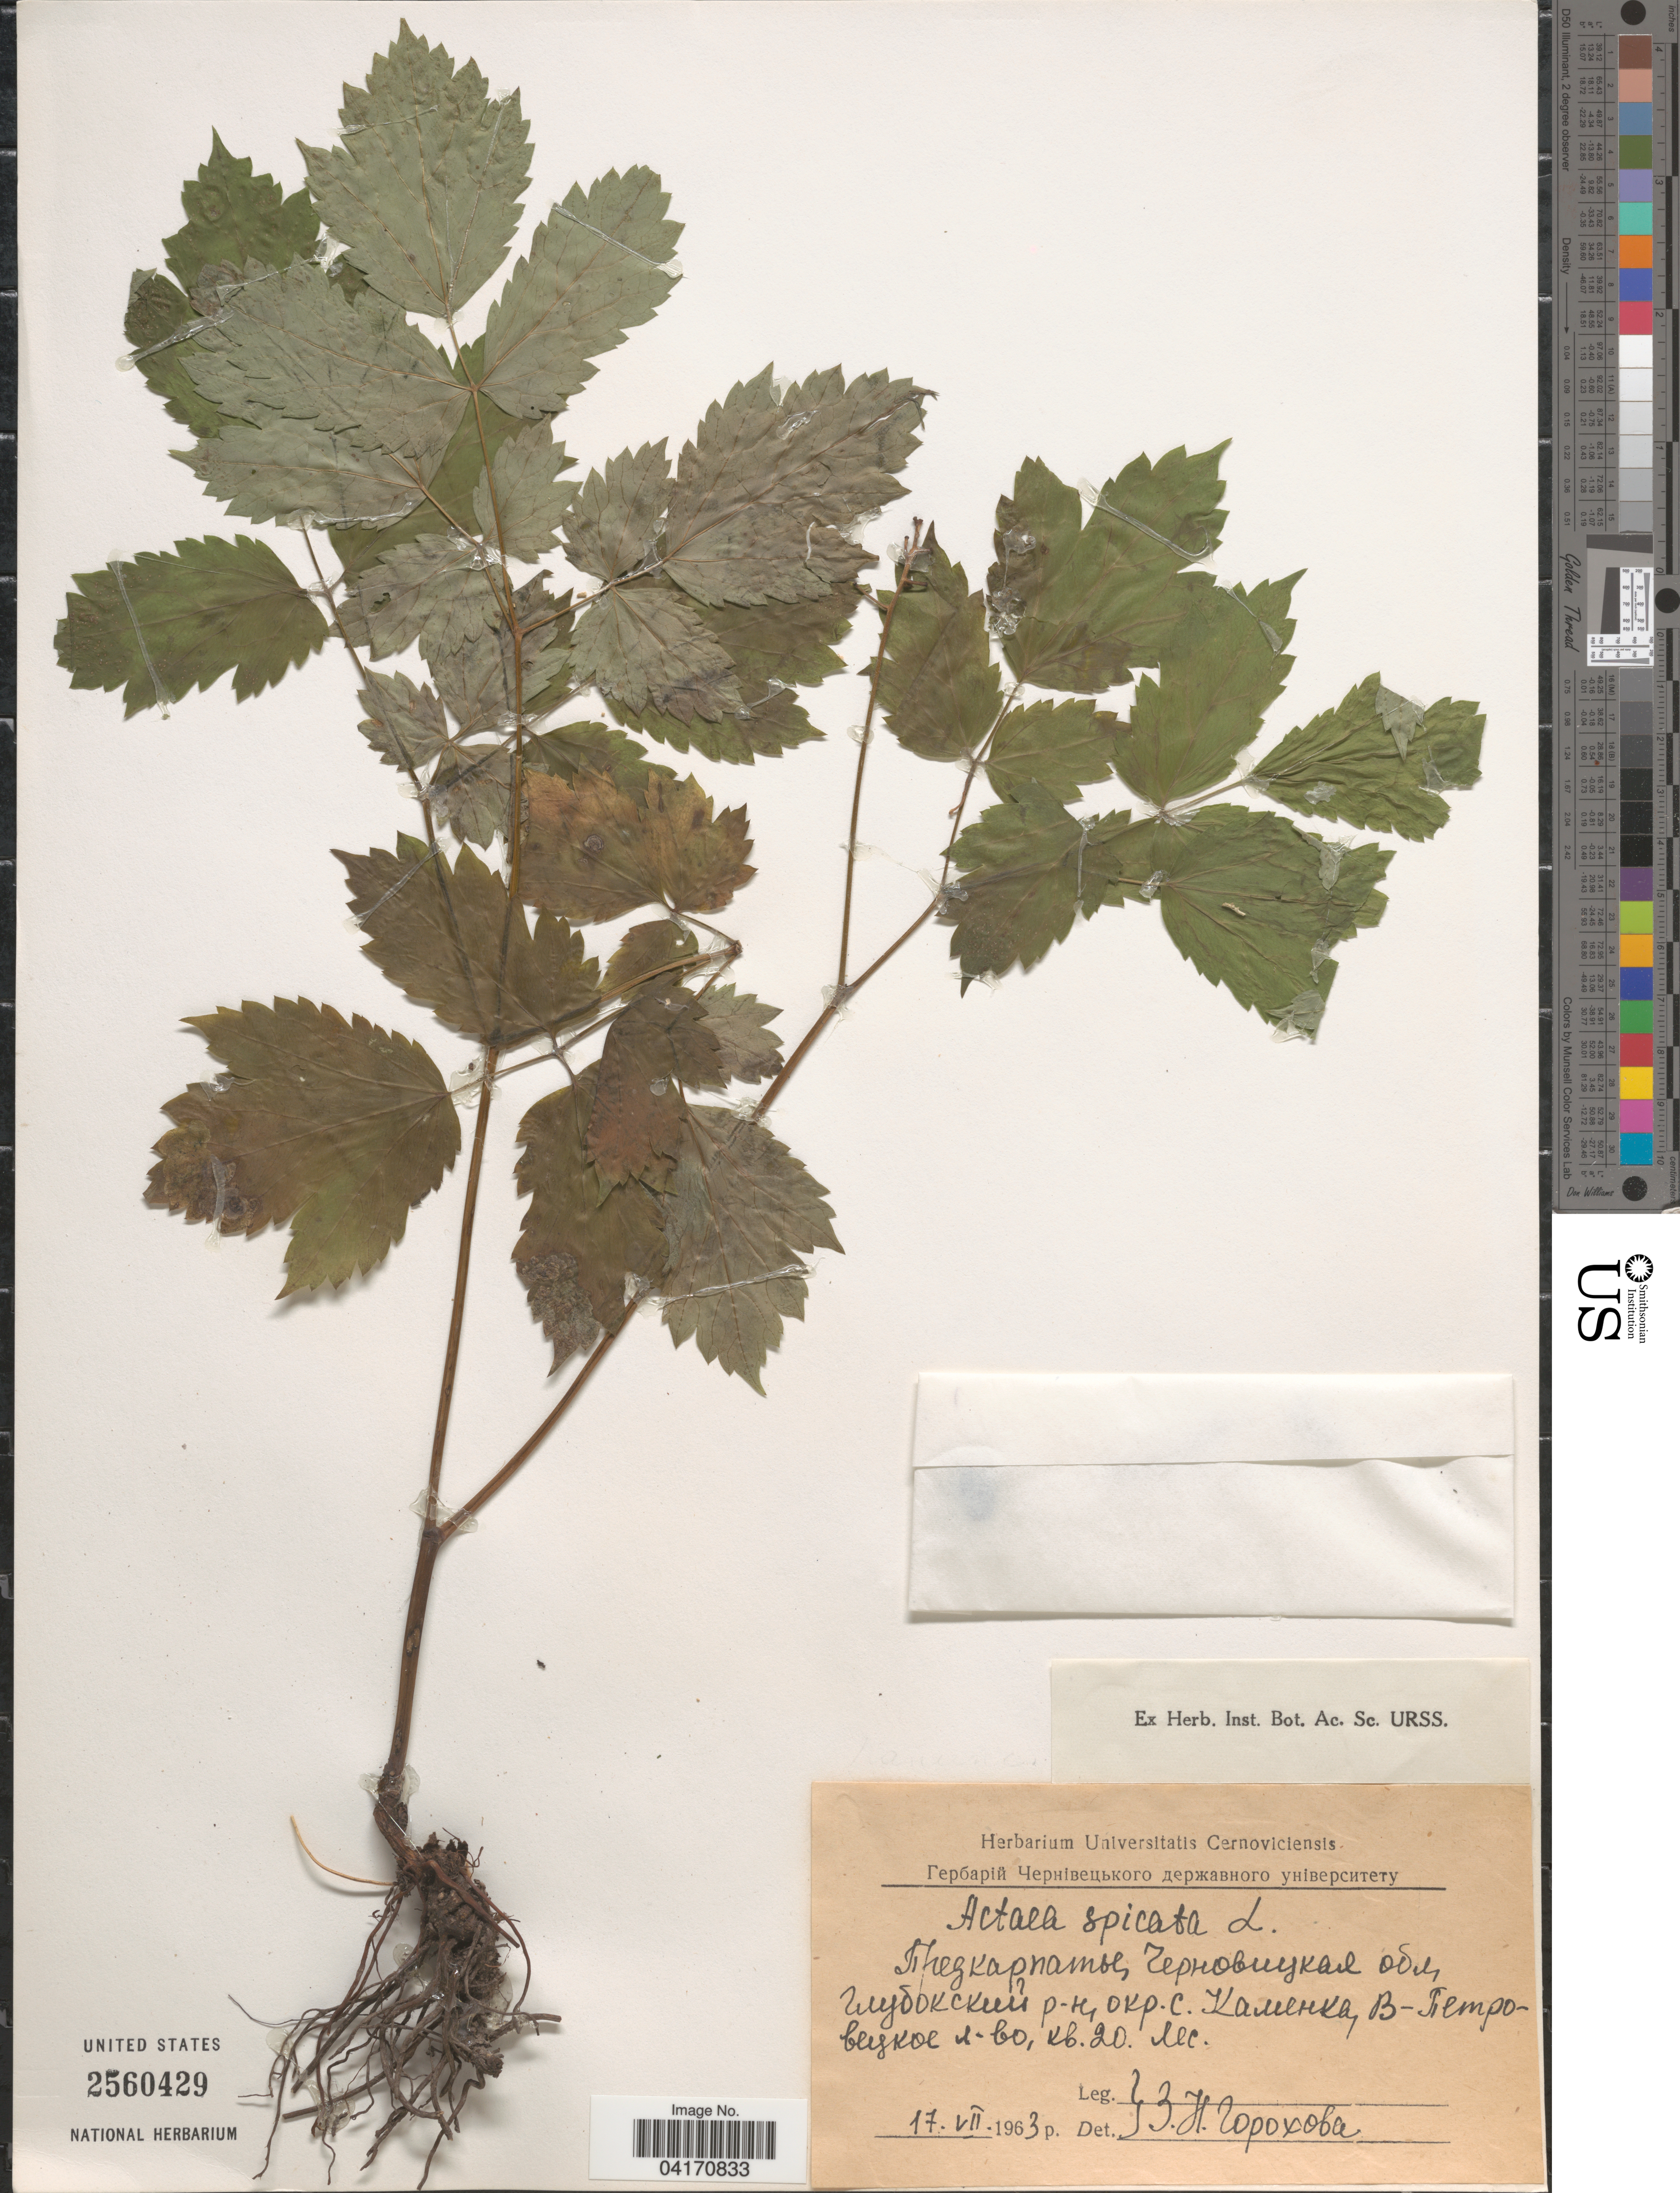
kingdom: Plantae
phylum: Tracheophyta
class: Magnoliopsida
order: Ranunculales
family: Ranunculaceae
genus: Actaea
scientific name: Actaea spicata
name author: L.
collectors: Z. Gorokhova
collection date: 1963-07-17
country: Ukraine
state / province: Chernivtsi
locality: Vicinity of village Kamenka, Petrovetskoe Forestry.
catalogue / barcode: US 2560429